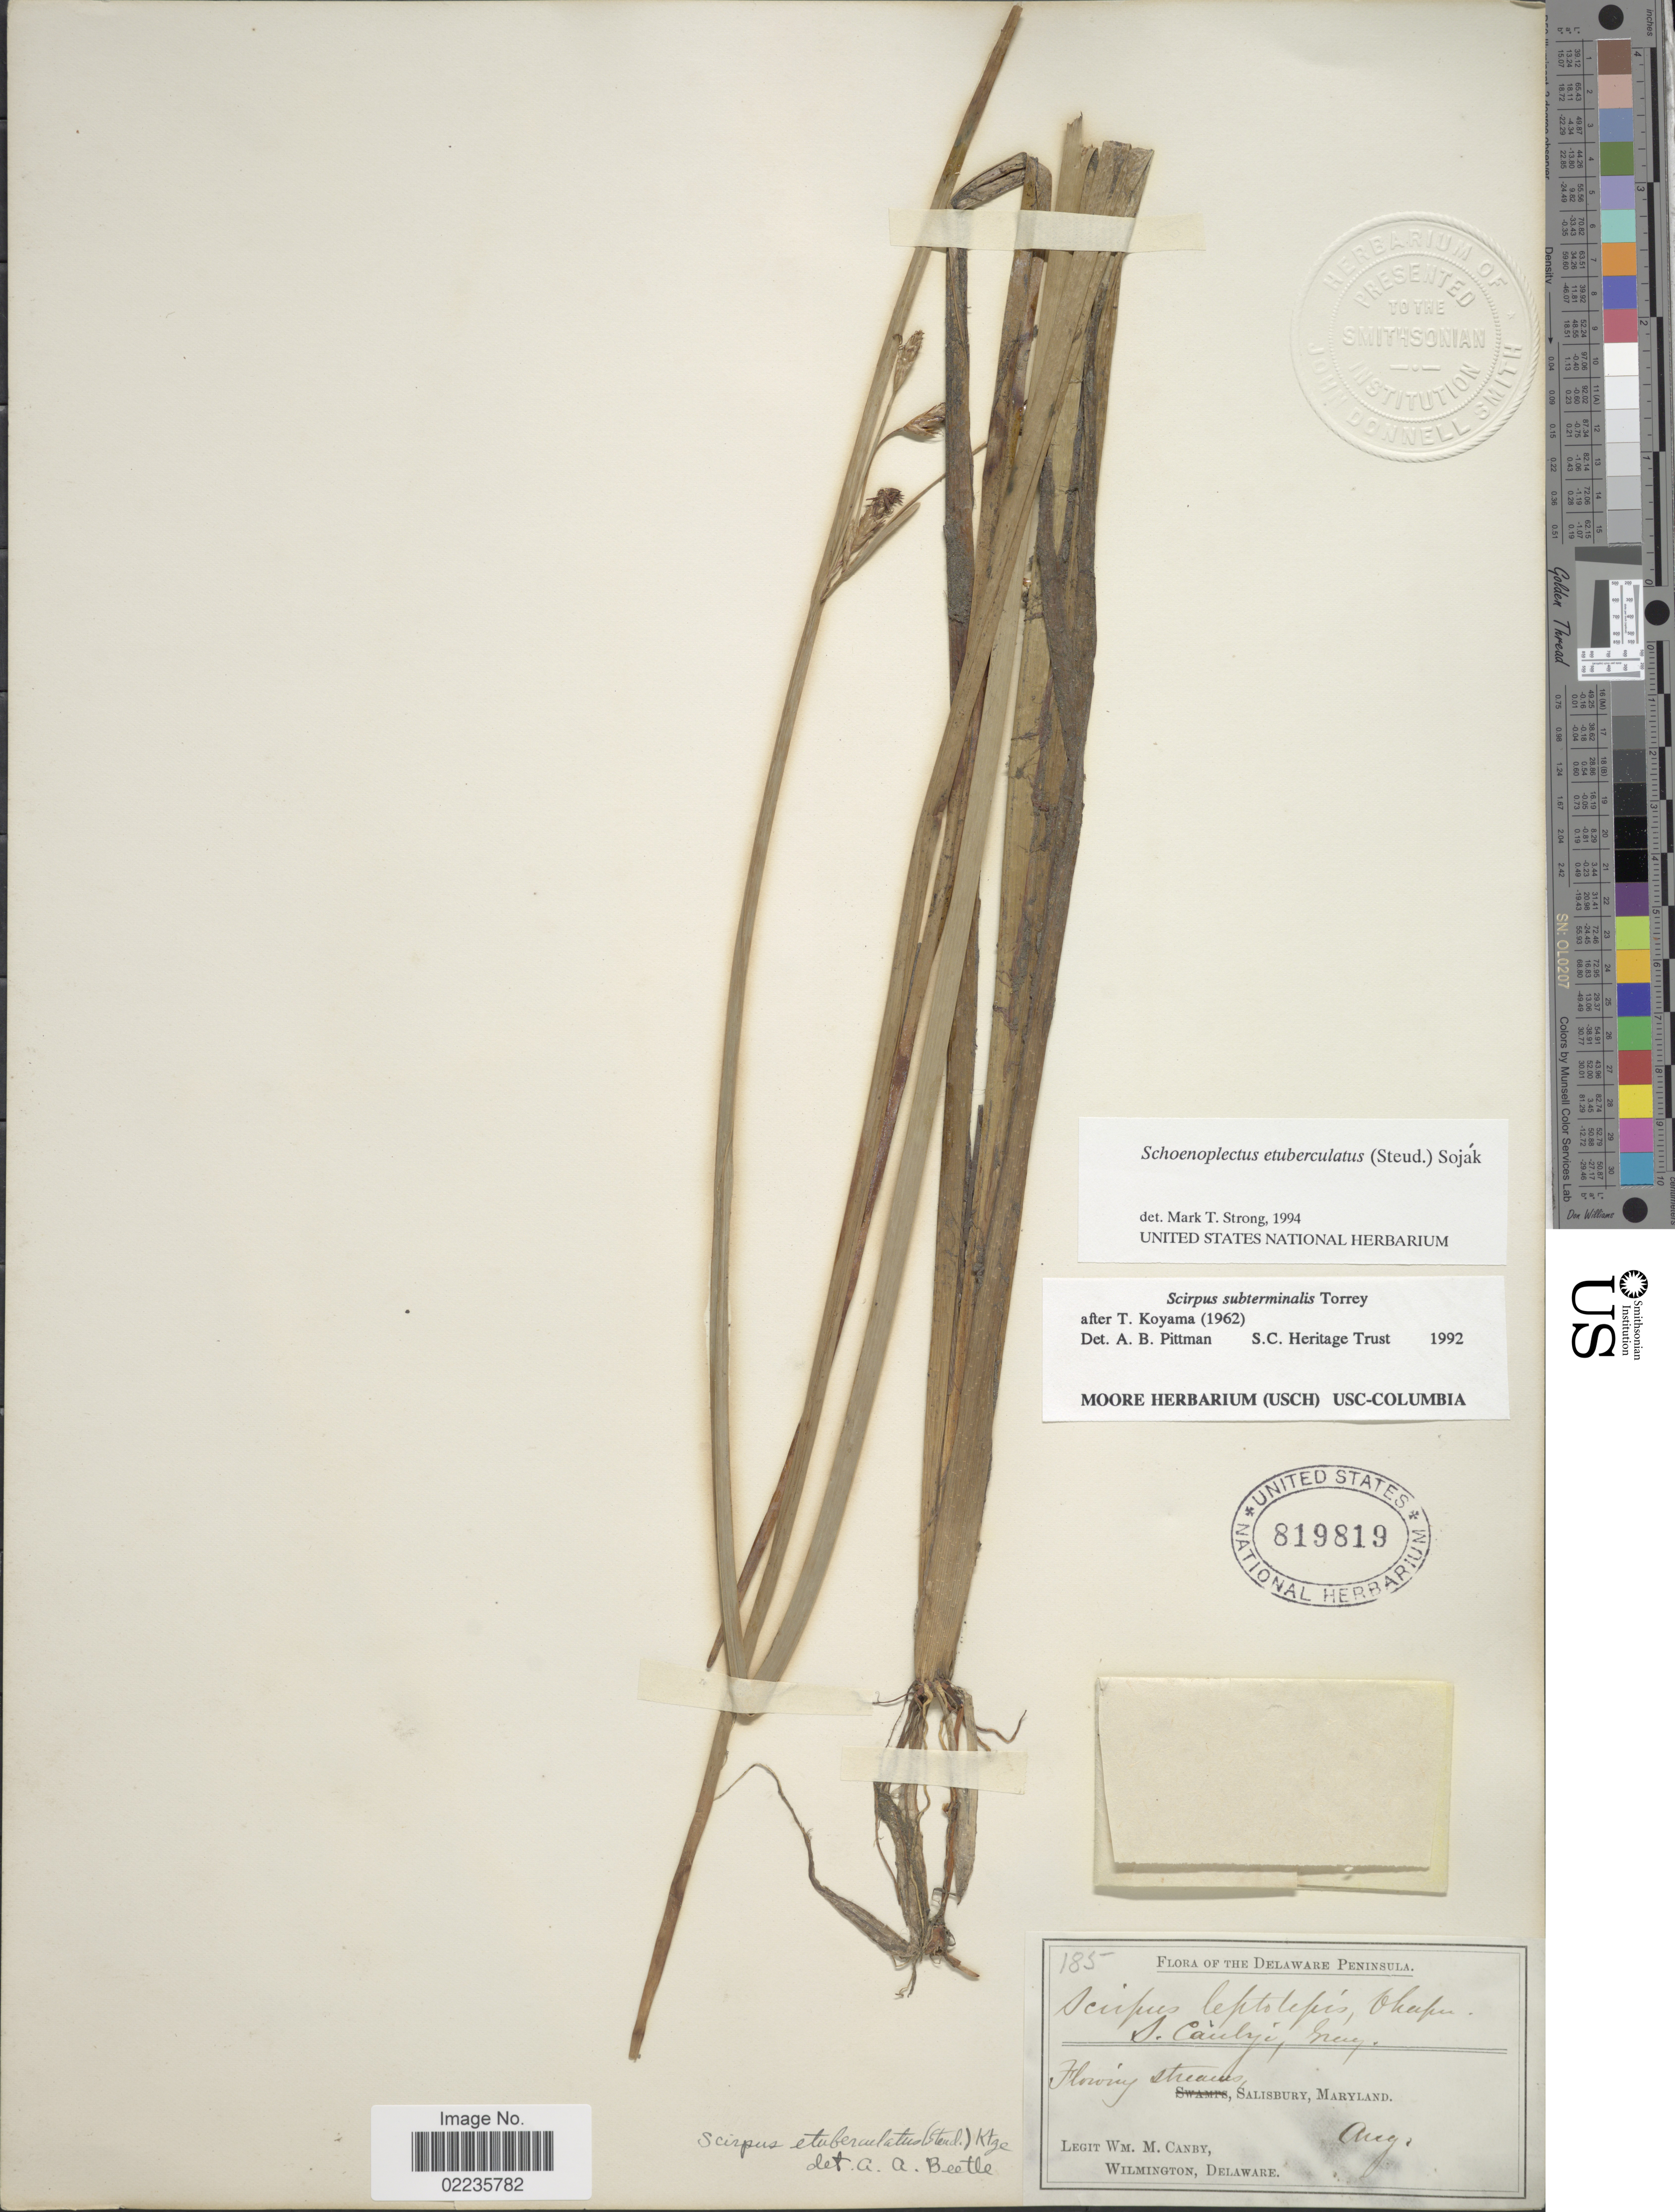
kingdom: Plantae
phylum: Tracheophyta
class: Liliopsida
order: Poales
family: Cyperaceae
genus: Schoenoplectus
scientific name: Schoenoplectus etuberculatus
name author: (Steud.) Soják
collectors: W. M. Canby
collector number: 185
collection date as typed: aug.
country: United States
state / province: Maryland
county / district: Wicomico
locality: Delaware Peninsula. Flowing stream. Salisbury, Maryland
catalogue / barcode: US 819819